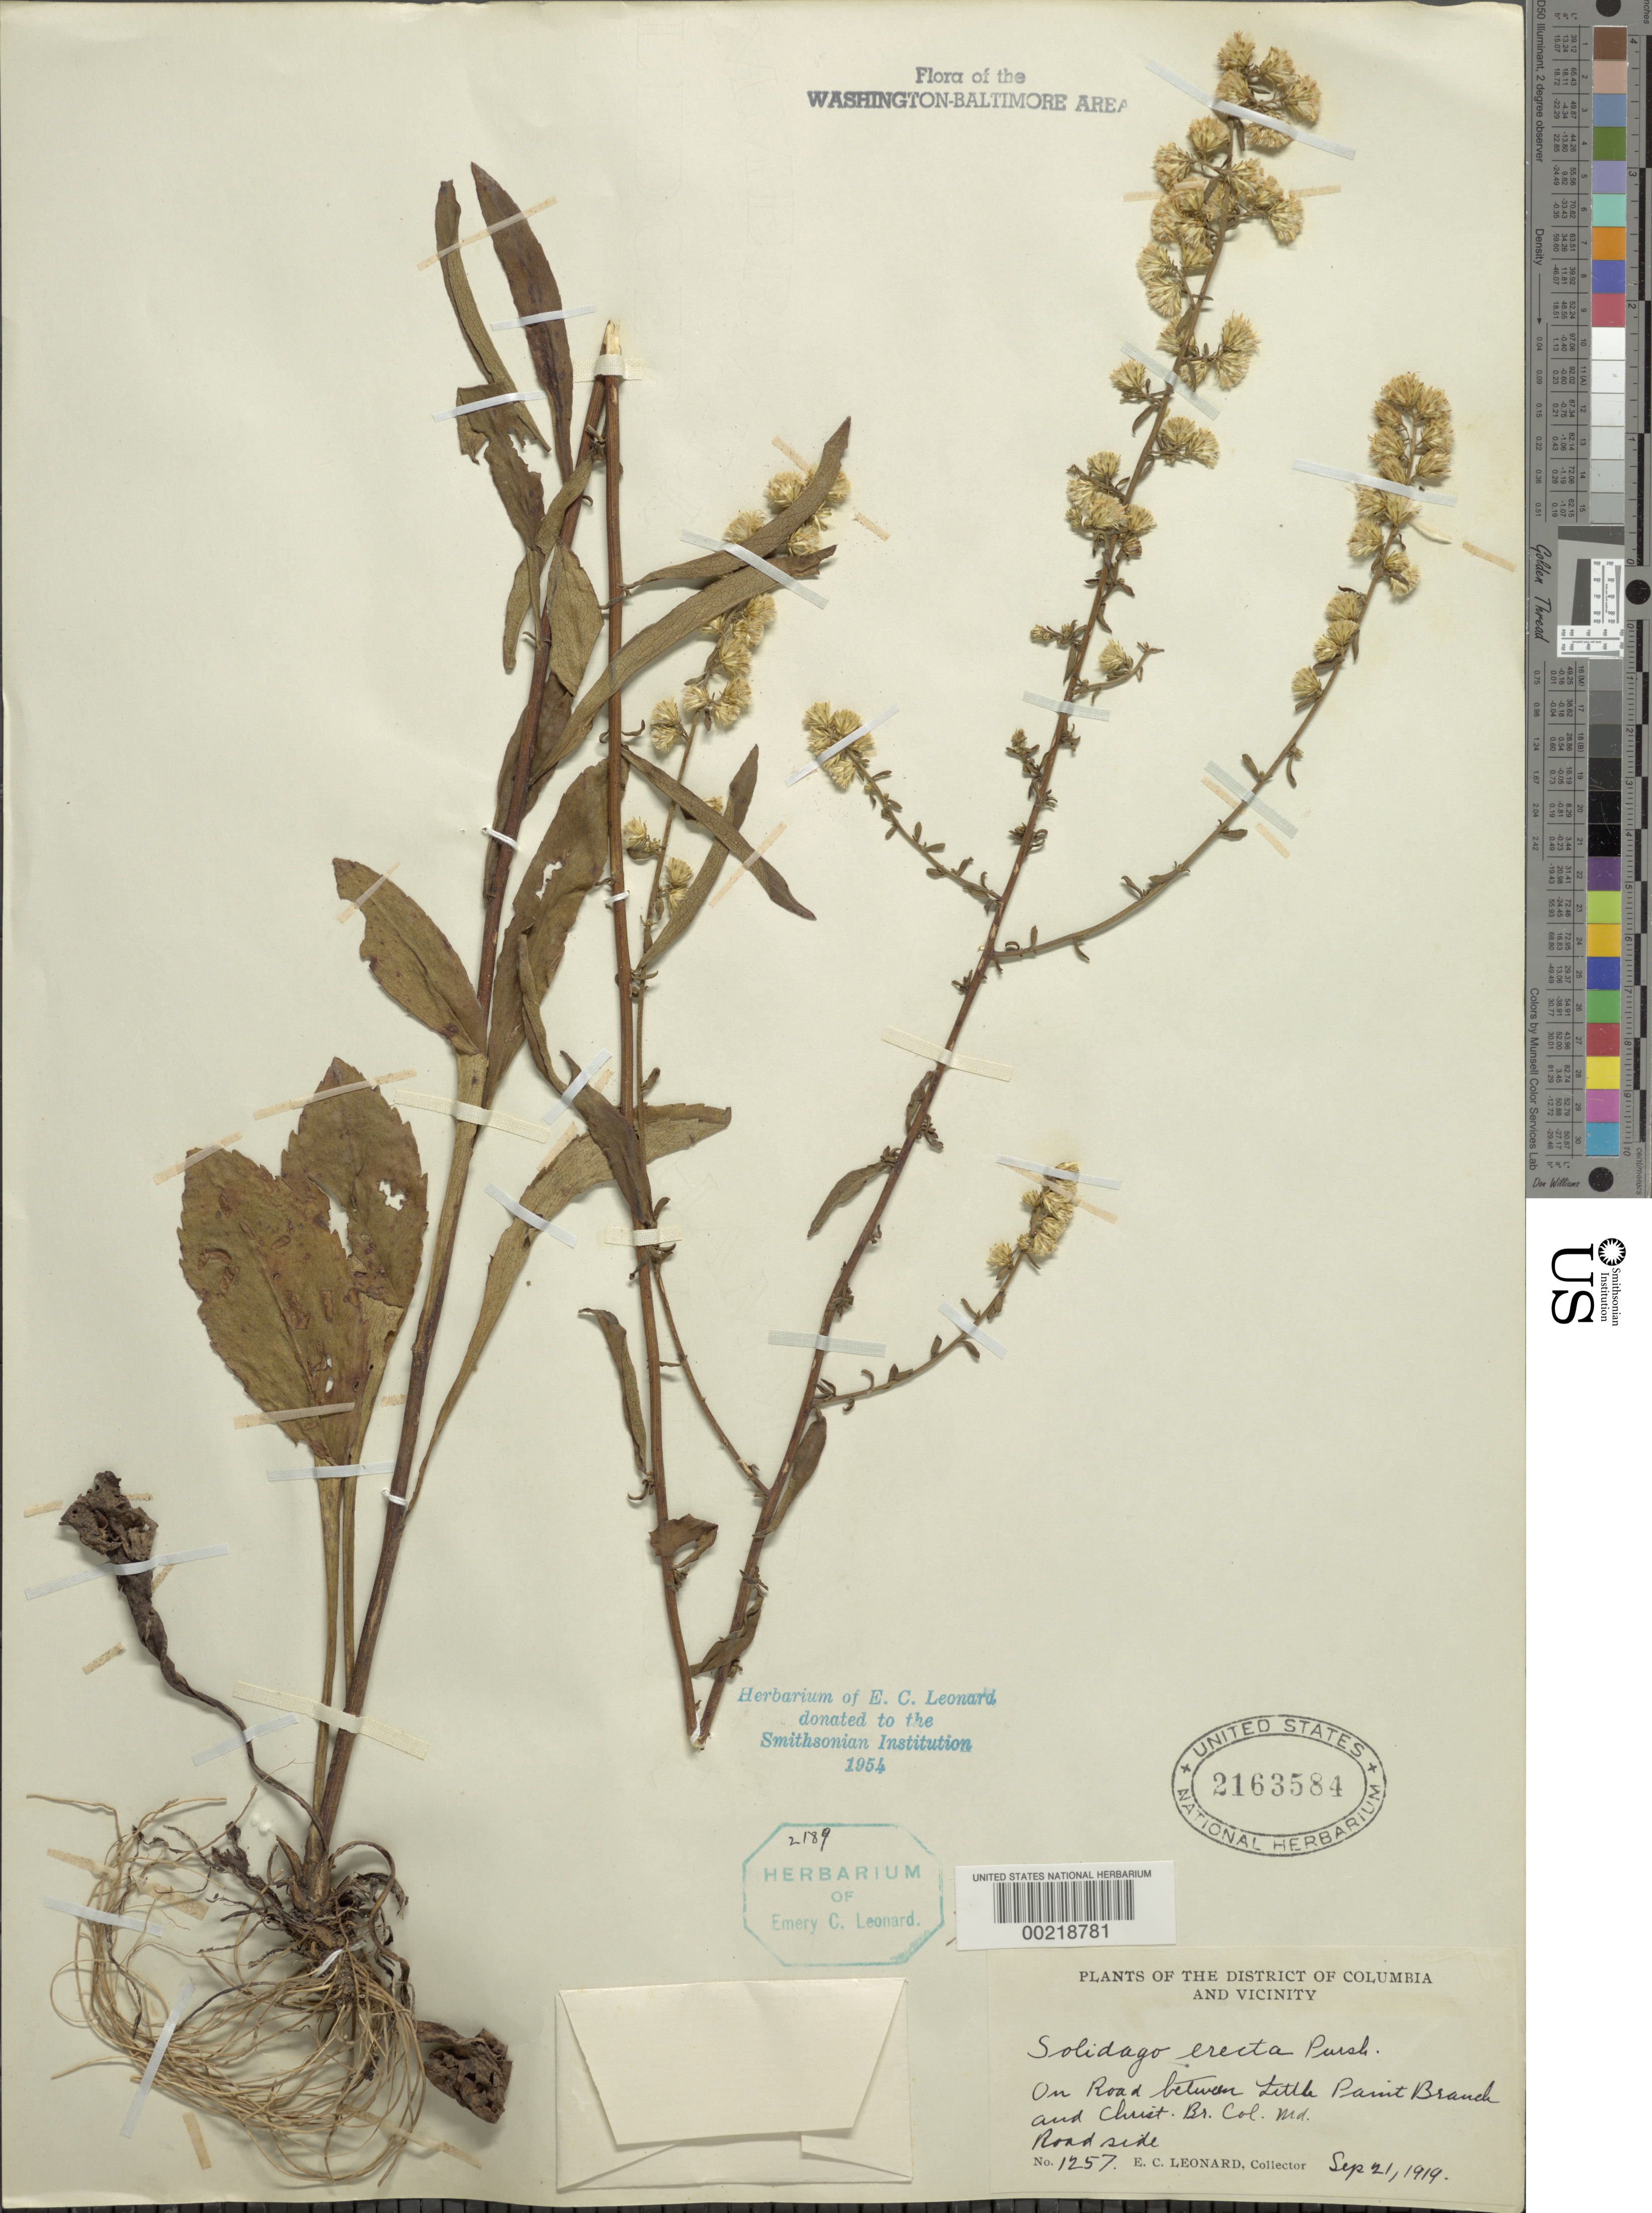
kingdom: Plantae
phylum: Tracheophyta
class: Magnoliopsida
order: Asterales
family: Asteraceae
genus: Solidago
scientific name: Solidago erecta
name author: Pursh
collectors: E. C. Leonard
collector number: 1257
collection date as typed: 21 Sep 1919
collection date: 1919-09-21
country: United States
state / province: Maryland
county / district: Prince George's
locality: between Little Paint Branch and Christ Brothers College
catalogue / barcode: US 2163584